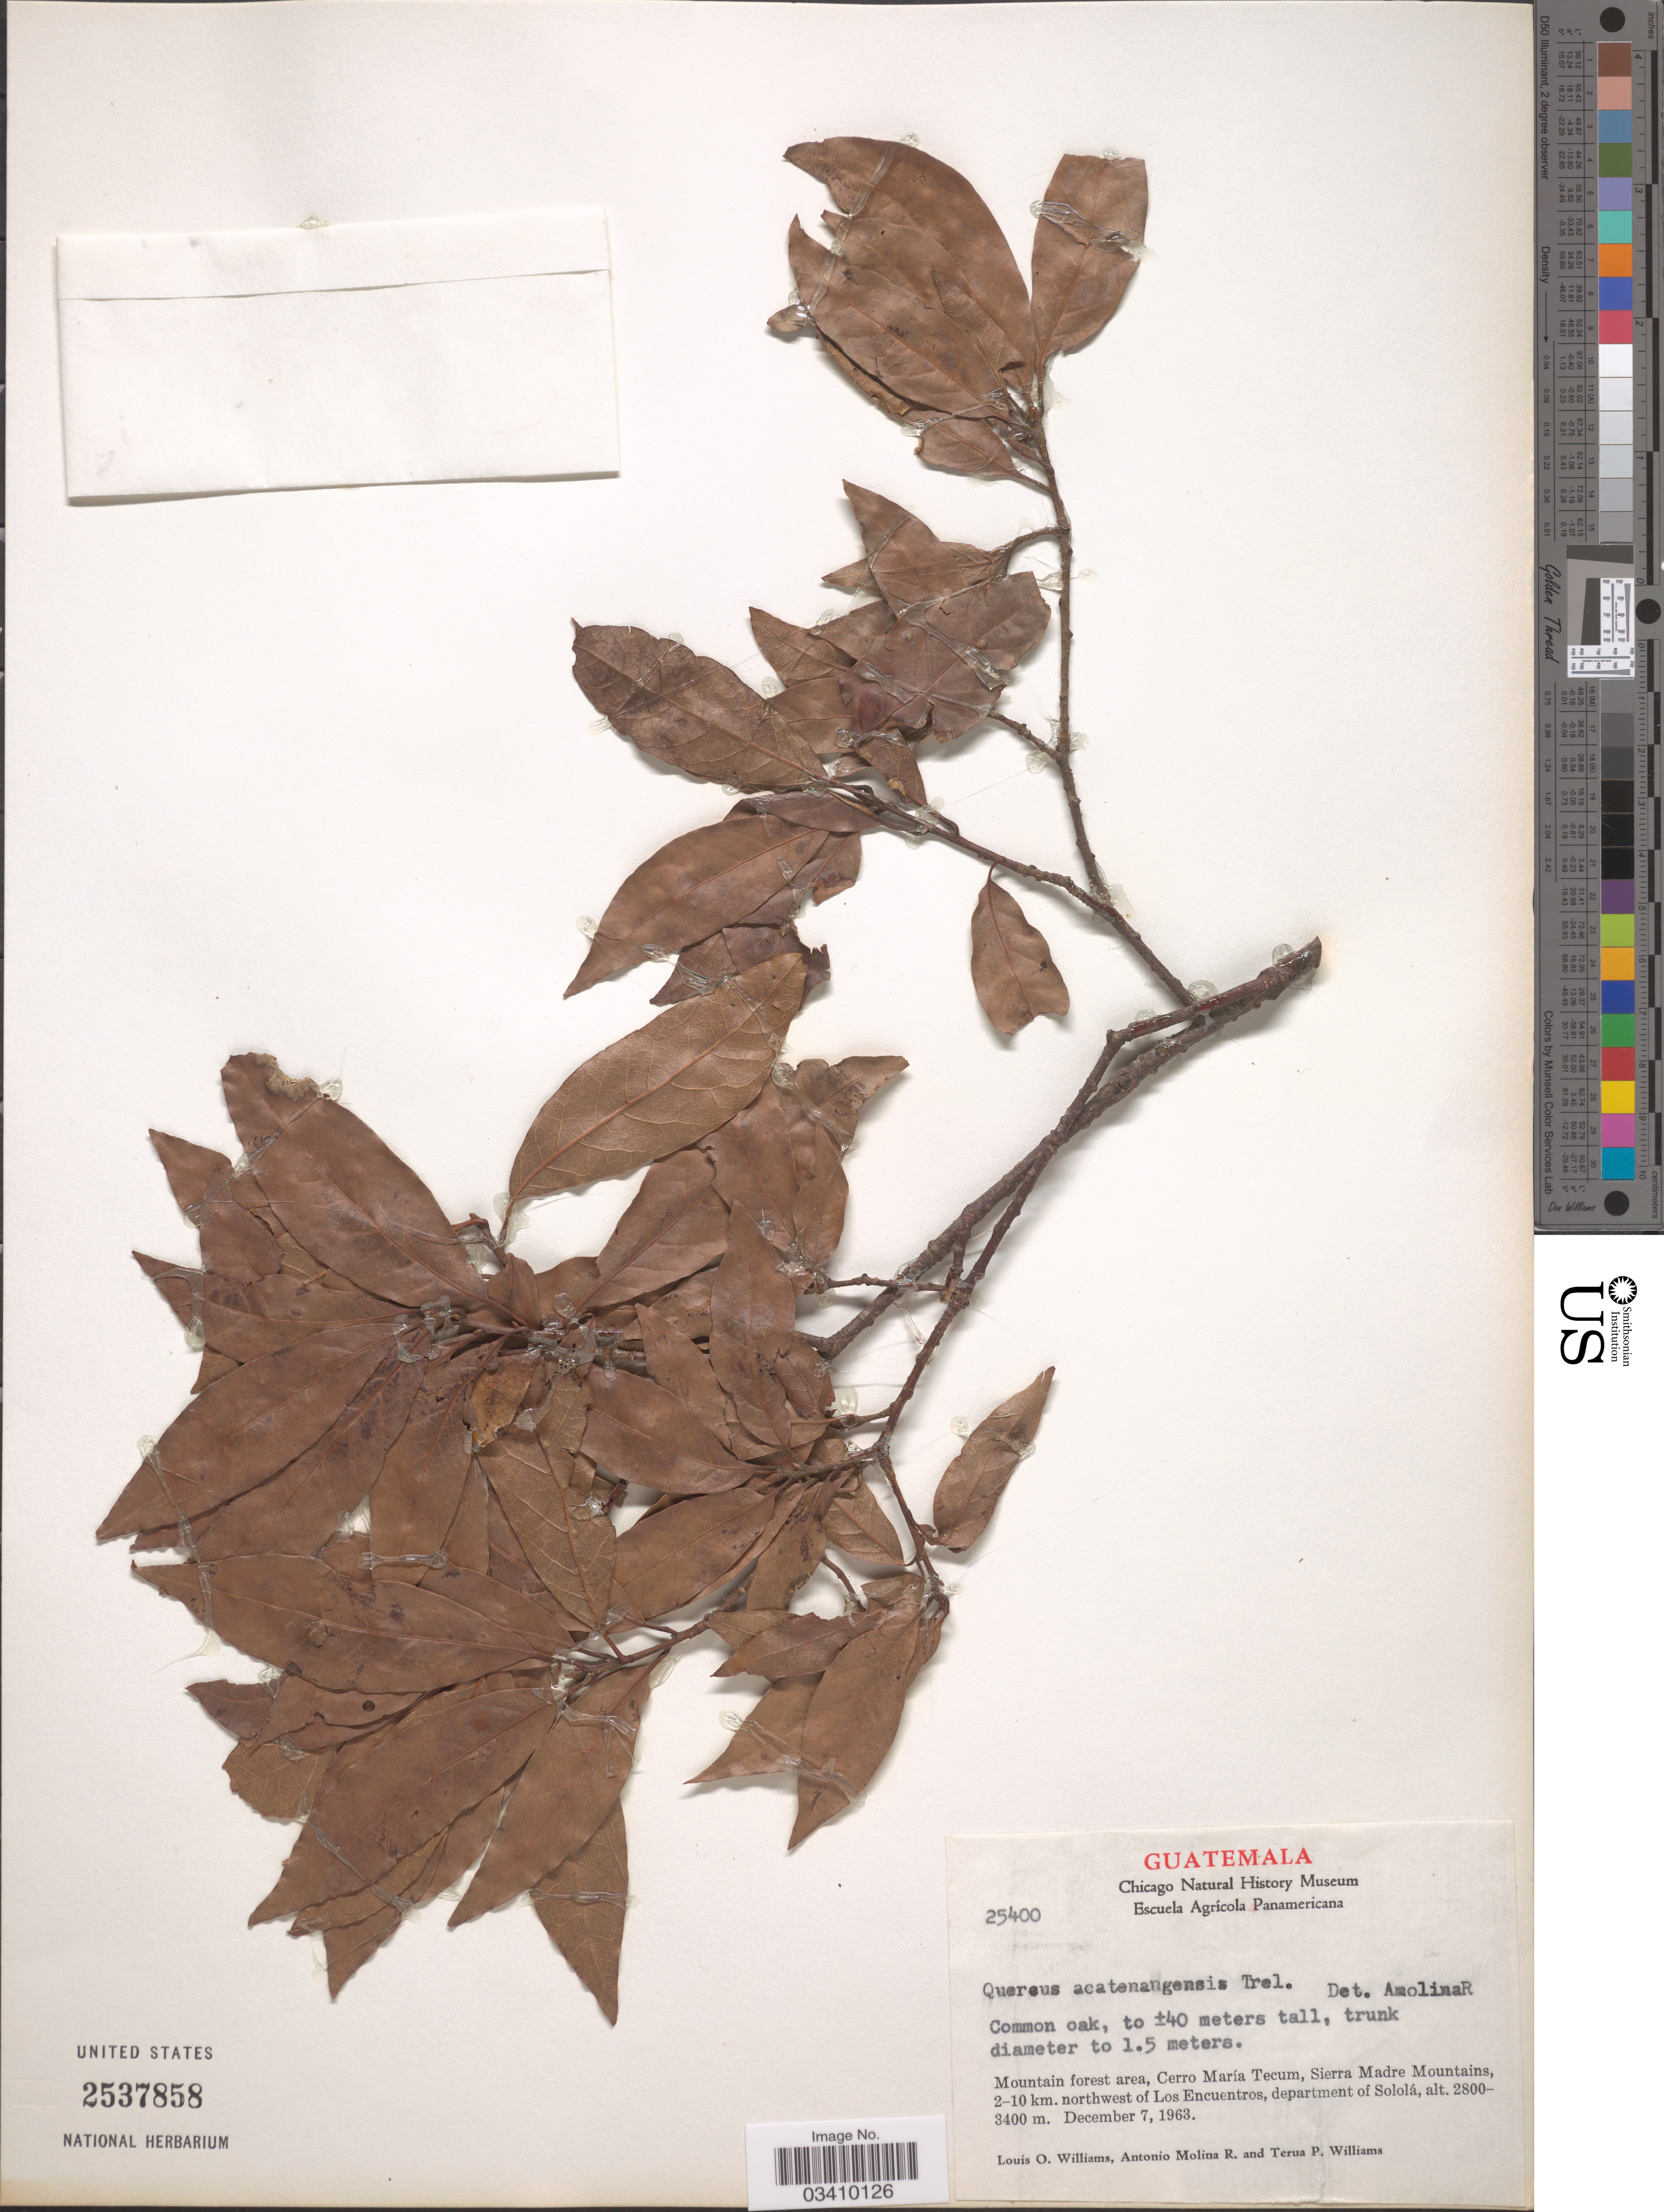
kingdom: Plantae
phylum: Tracheophyta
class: Magnoliopsida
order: Fagales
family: Fagaceae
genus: Quercus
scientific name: Quercus acatenangensis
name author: Trel.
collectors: L. O. Williams, A. Molina R. & T. P. Williams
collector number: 25400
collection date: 1963-12-07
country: Guatemala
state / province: Sololá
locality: Mountain forest arewa, Cerro María Tecum, Sierra Madre Mountains, 2-10 km. northwest of Los Encuentros, department of Sololá.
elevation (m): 2800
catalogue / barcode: US 2537858